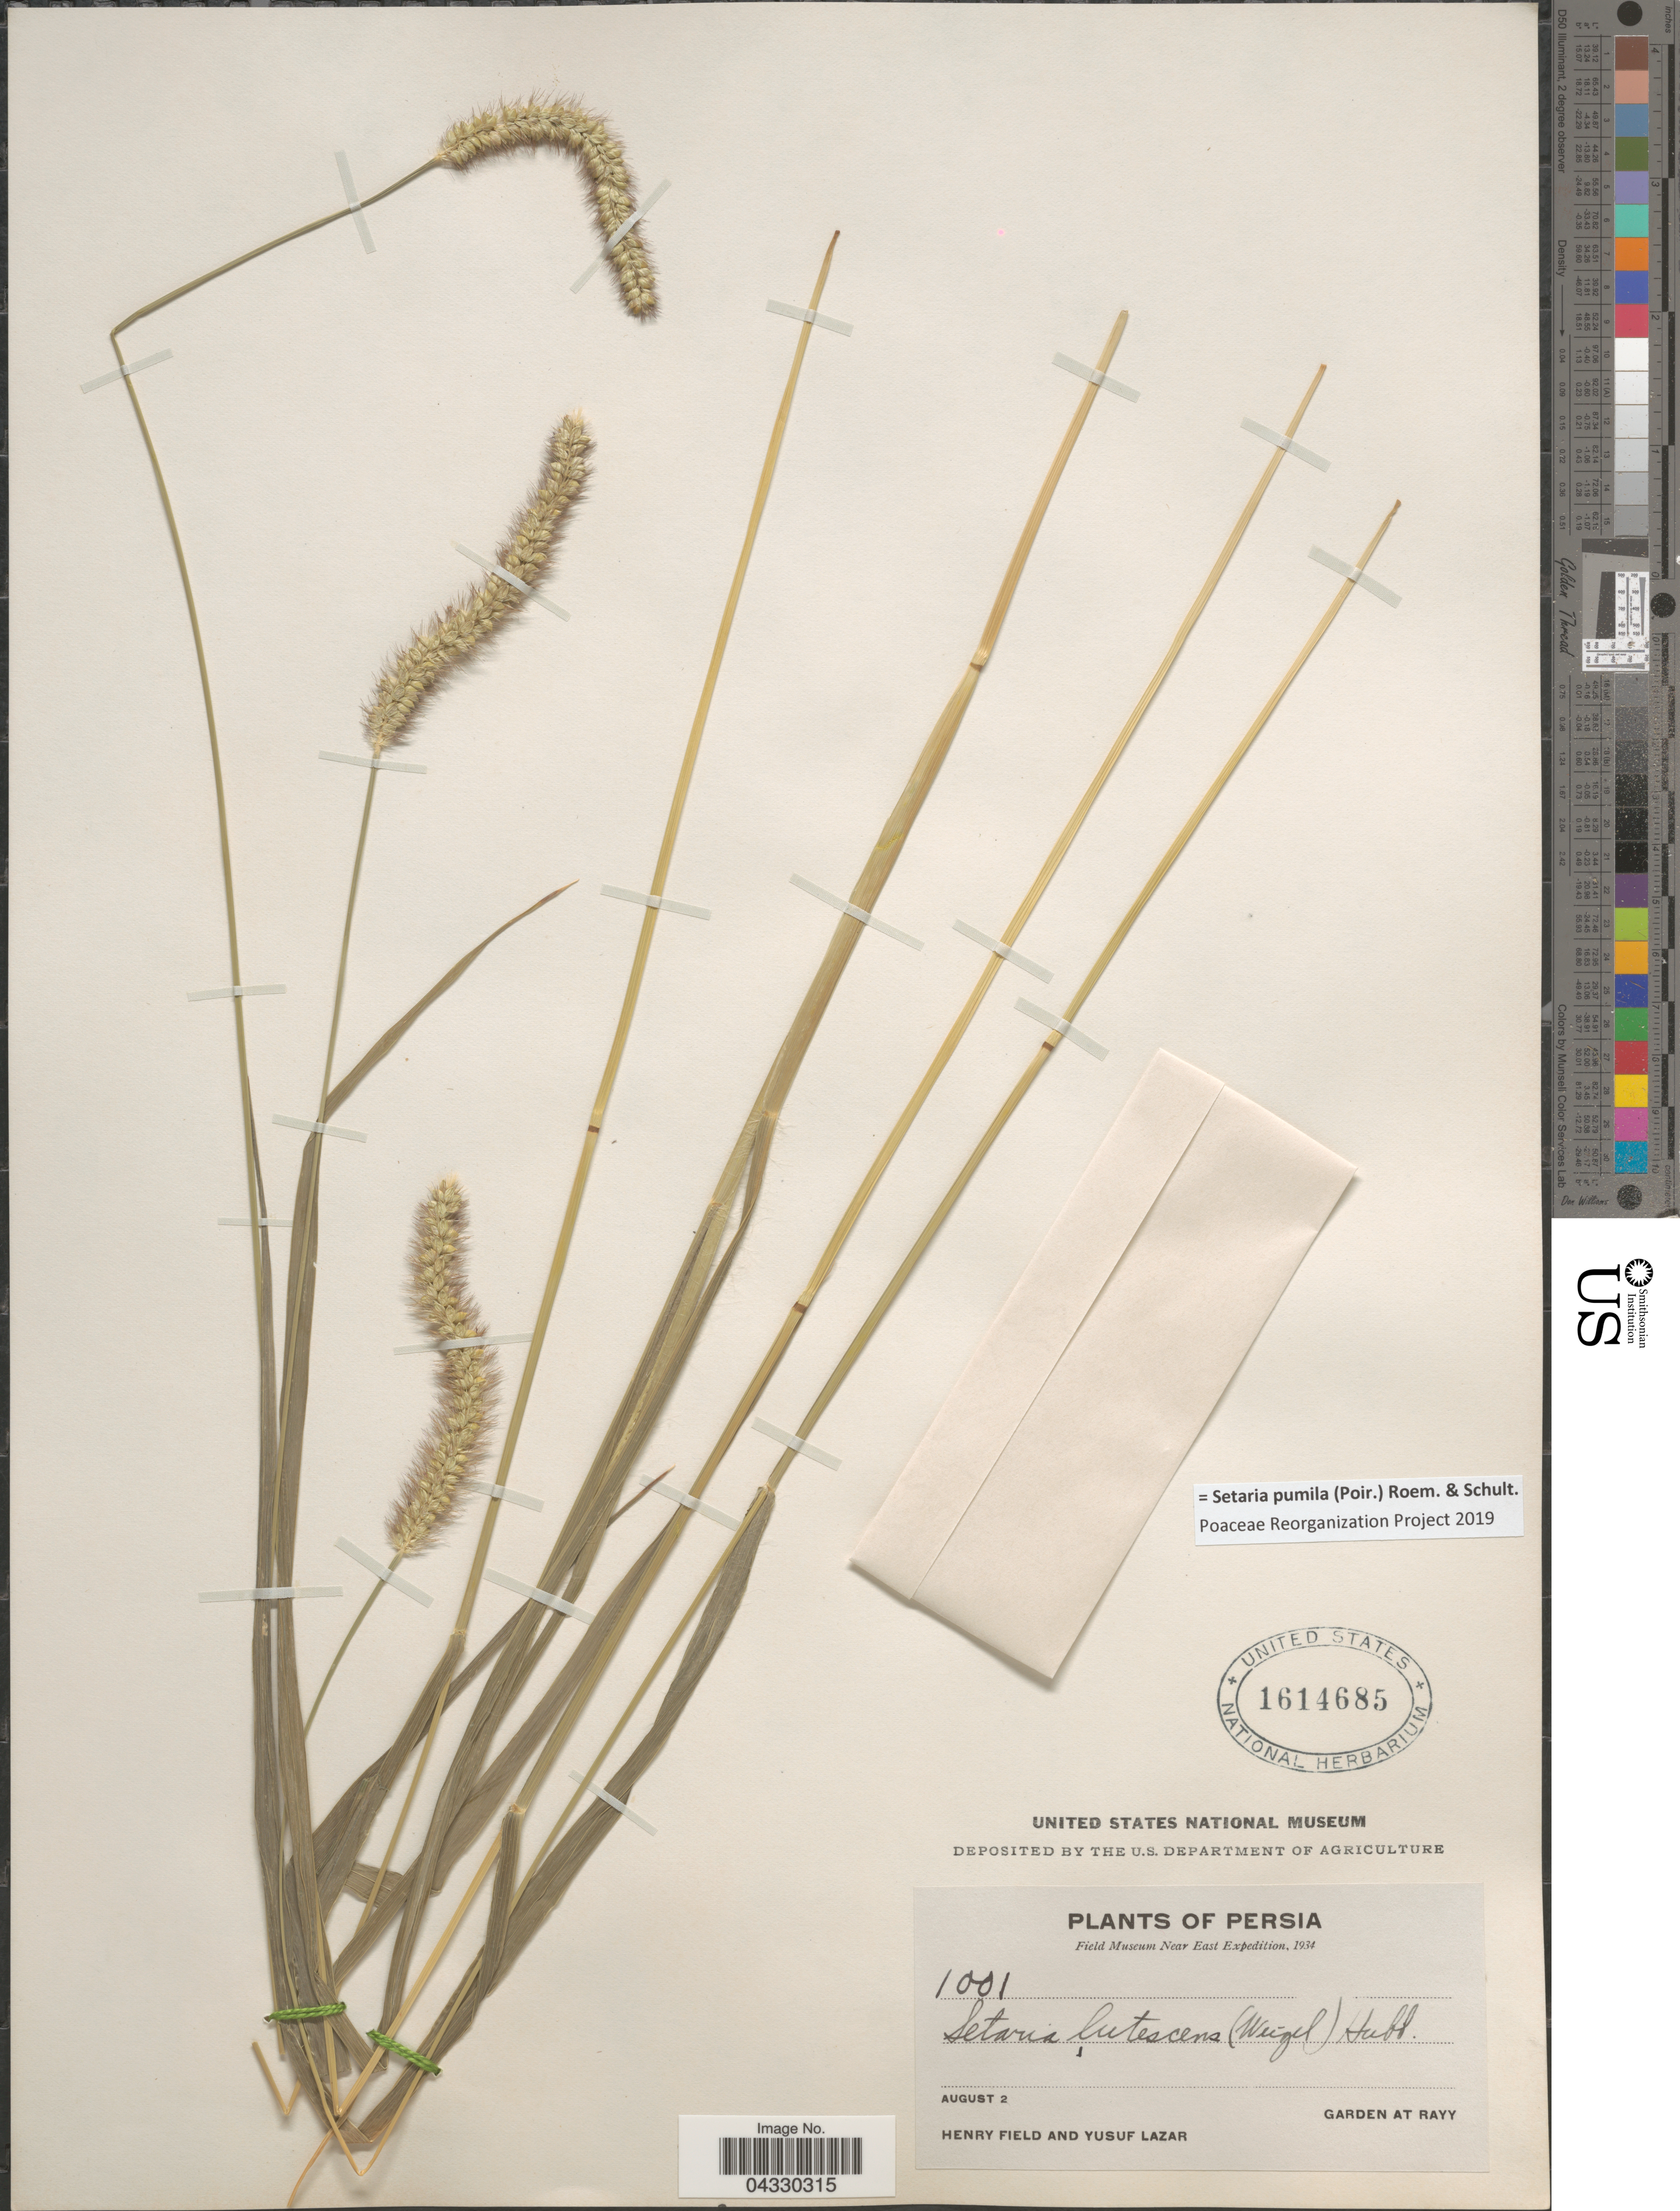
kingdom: Plantae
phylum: Tracheophyta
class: Liliopsida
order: Poales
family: Poaceae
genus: Setaria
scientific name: Setaria pumila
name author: (Poir.) Roem. & Schult.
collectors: H. Field & Y. Lazar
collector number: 1001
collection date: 1934-08-02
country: Iran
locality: Persia. Field Museum Near East Expedition, 1934. Garden at Ravy.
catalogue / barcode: US 1614685